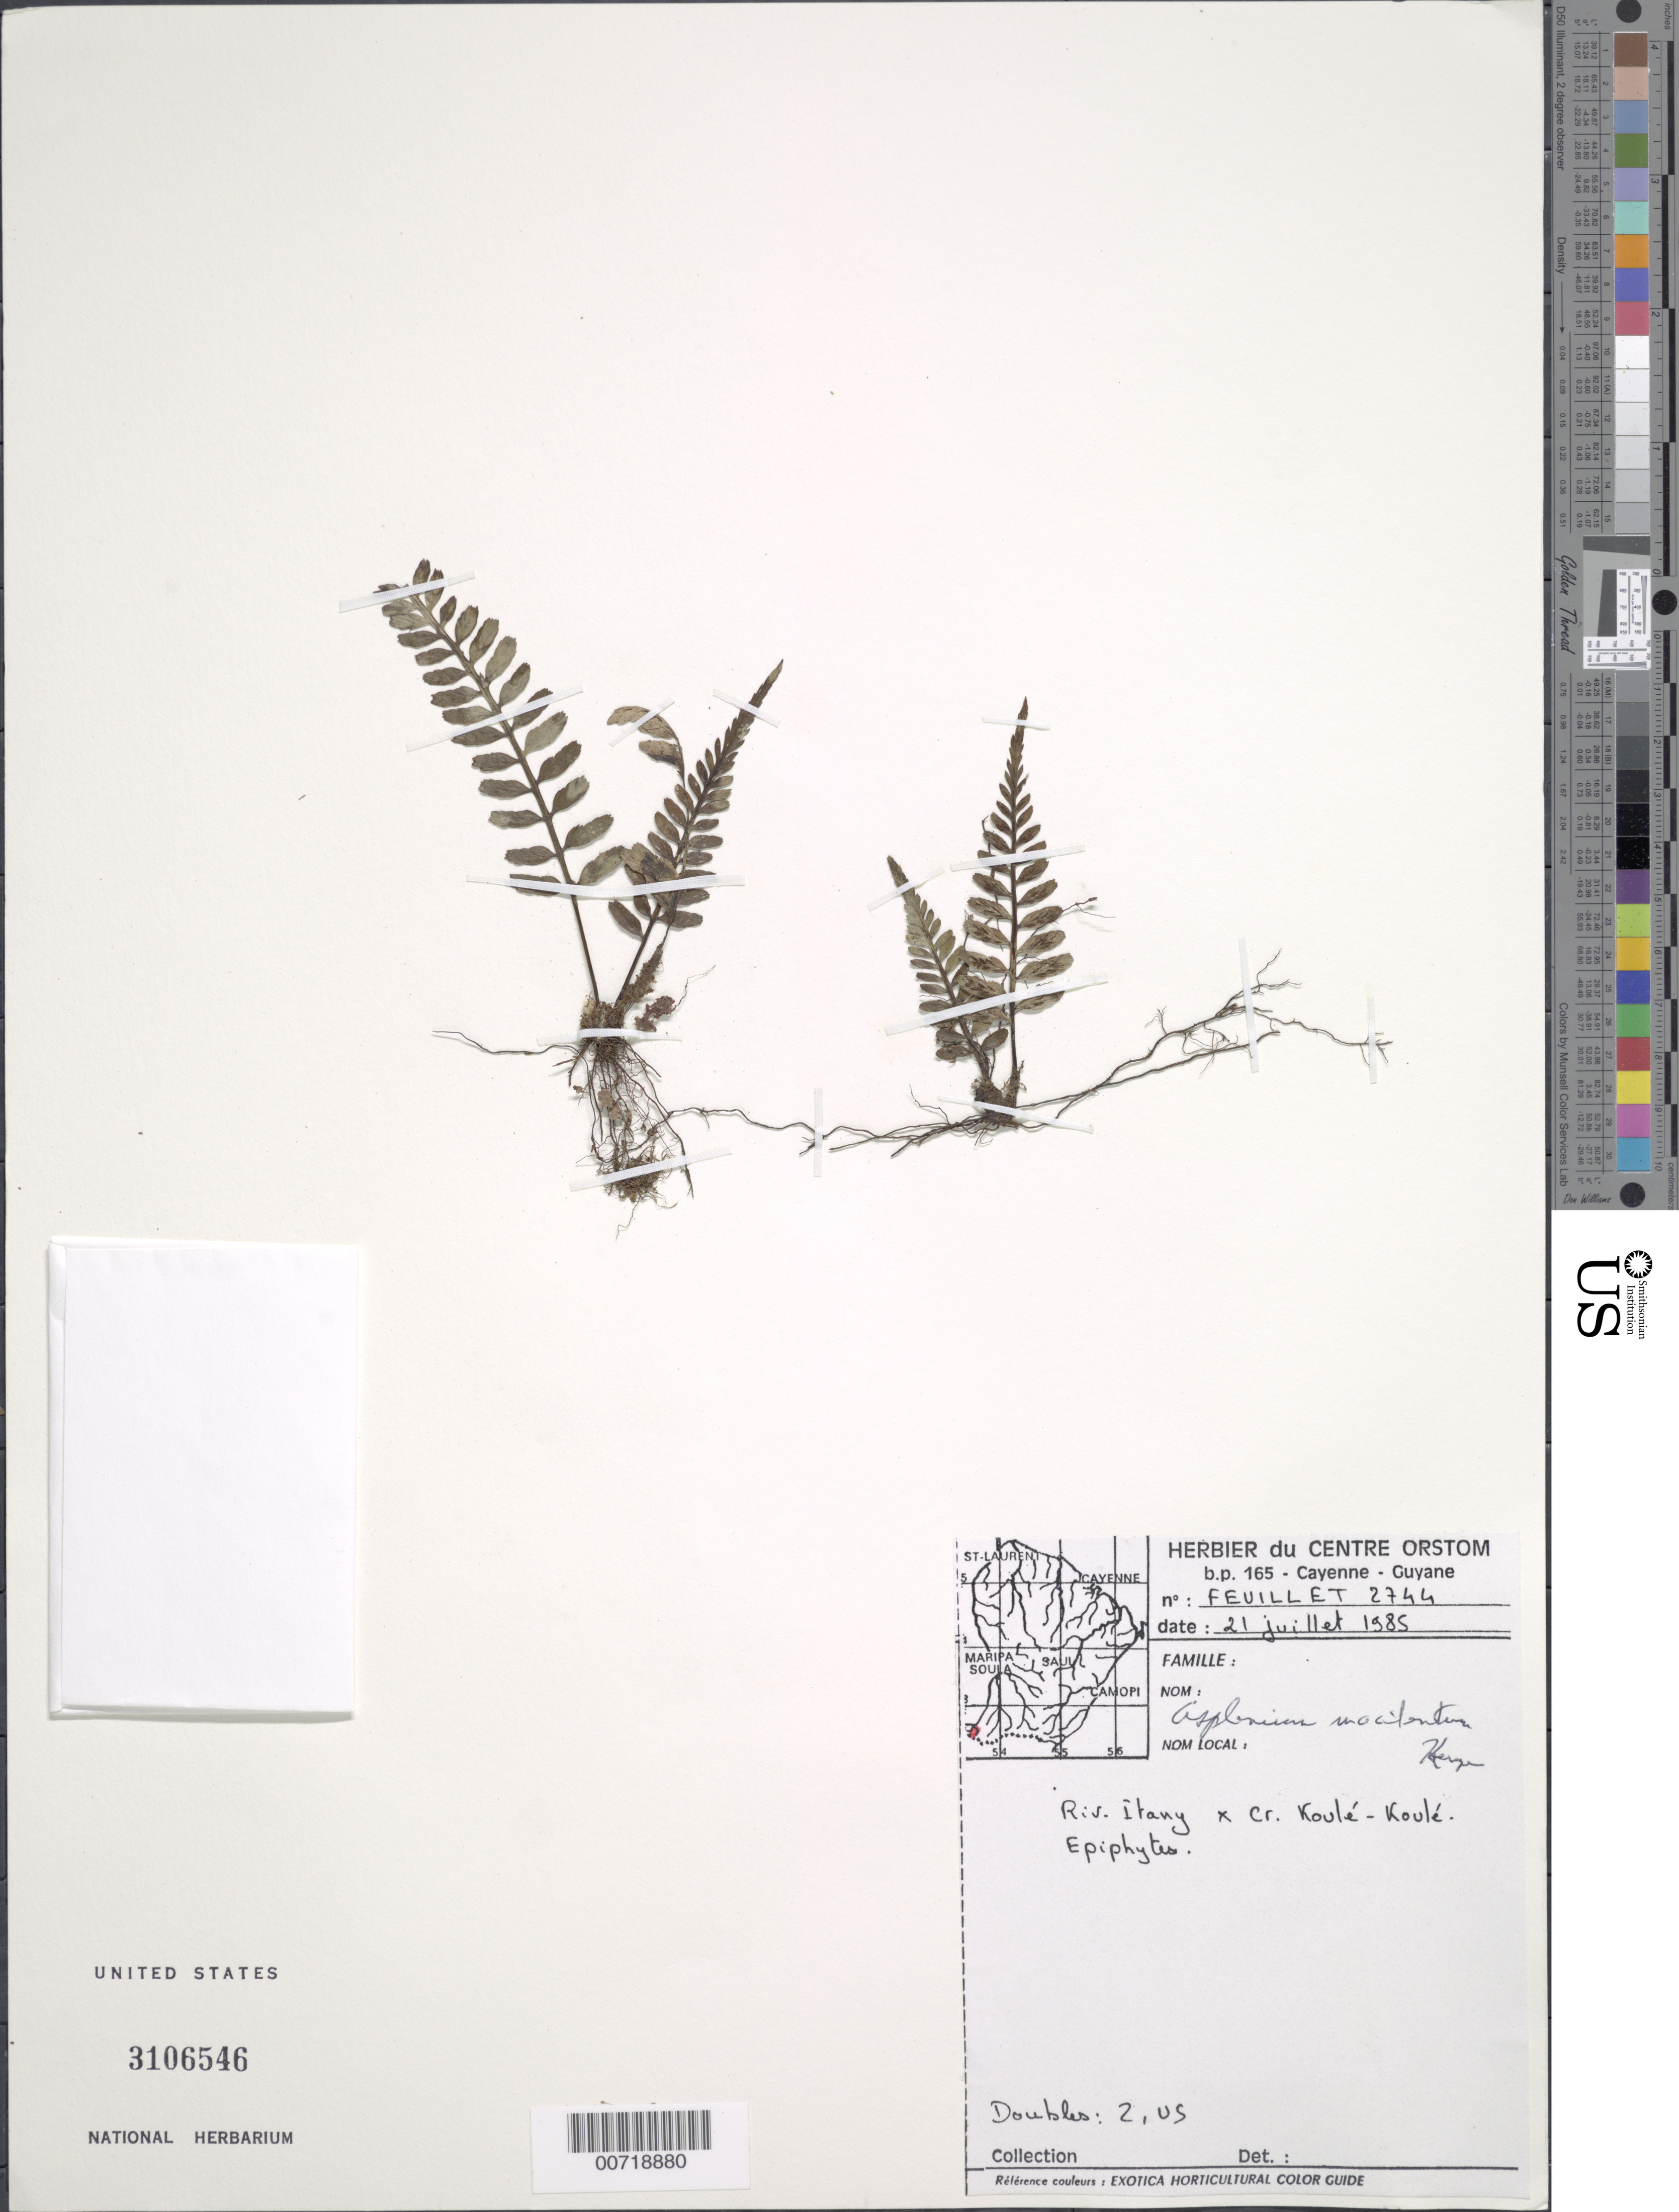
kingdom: Plantae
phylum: Tracheophyta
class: Polypodiopsida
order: Polypodiales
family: Aspleniaceae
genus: Asplenium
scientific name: Asplenium macilentum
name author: Kunze ex Klotzsch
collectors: C. Feuillet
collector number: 2744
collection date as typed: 21 Jul 1985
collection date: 1985-07-21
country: French Guiana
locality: Rivière Itany, confluent avec de la crique Koulé-Koulé, Monts Tumuc-Humac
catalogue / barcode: US 3106546